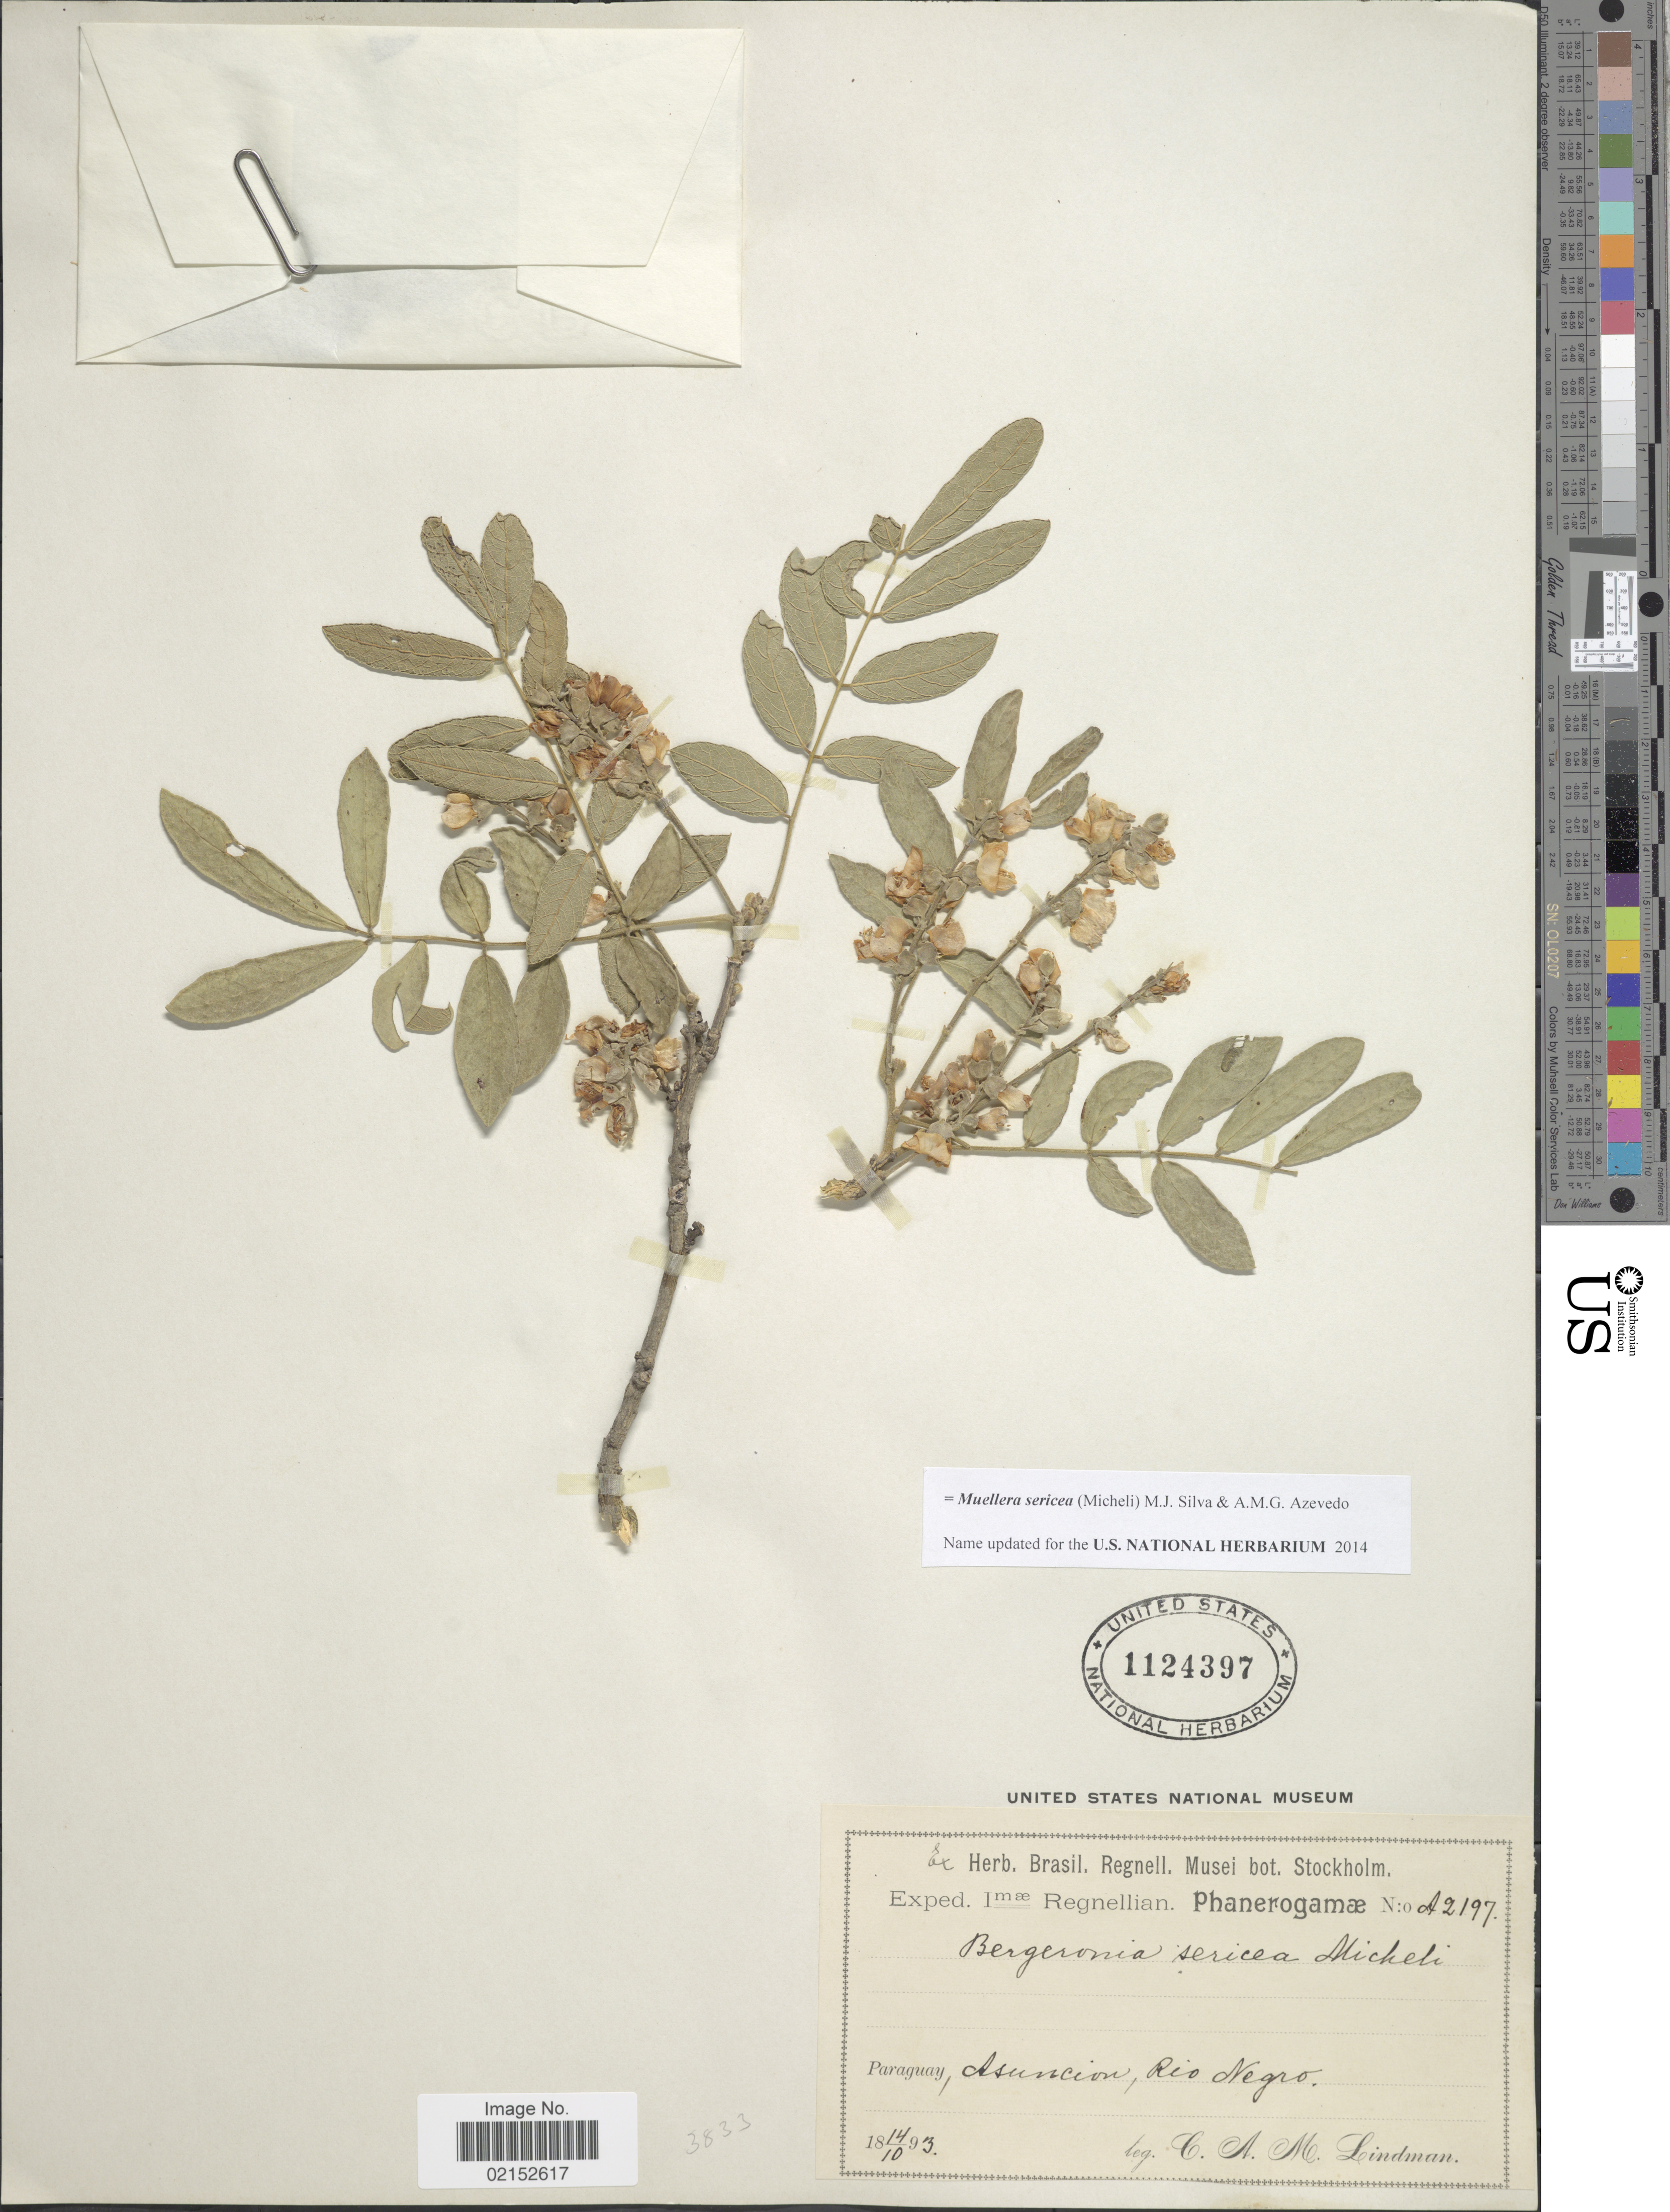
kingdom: Plantae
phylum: Tracheophyta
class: Magnoliopsida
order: Fabales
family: Fabaceae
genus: Muellera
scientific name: Muellera sericea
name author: (Micheli) M.J. Silva & A.M.G. Azevedo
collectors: C. A. M. Lindman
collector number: A 2197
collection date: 1893-10-14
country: Paraguay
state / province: Asuncion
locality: Rio Negro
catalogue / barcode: US 1124397